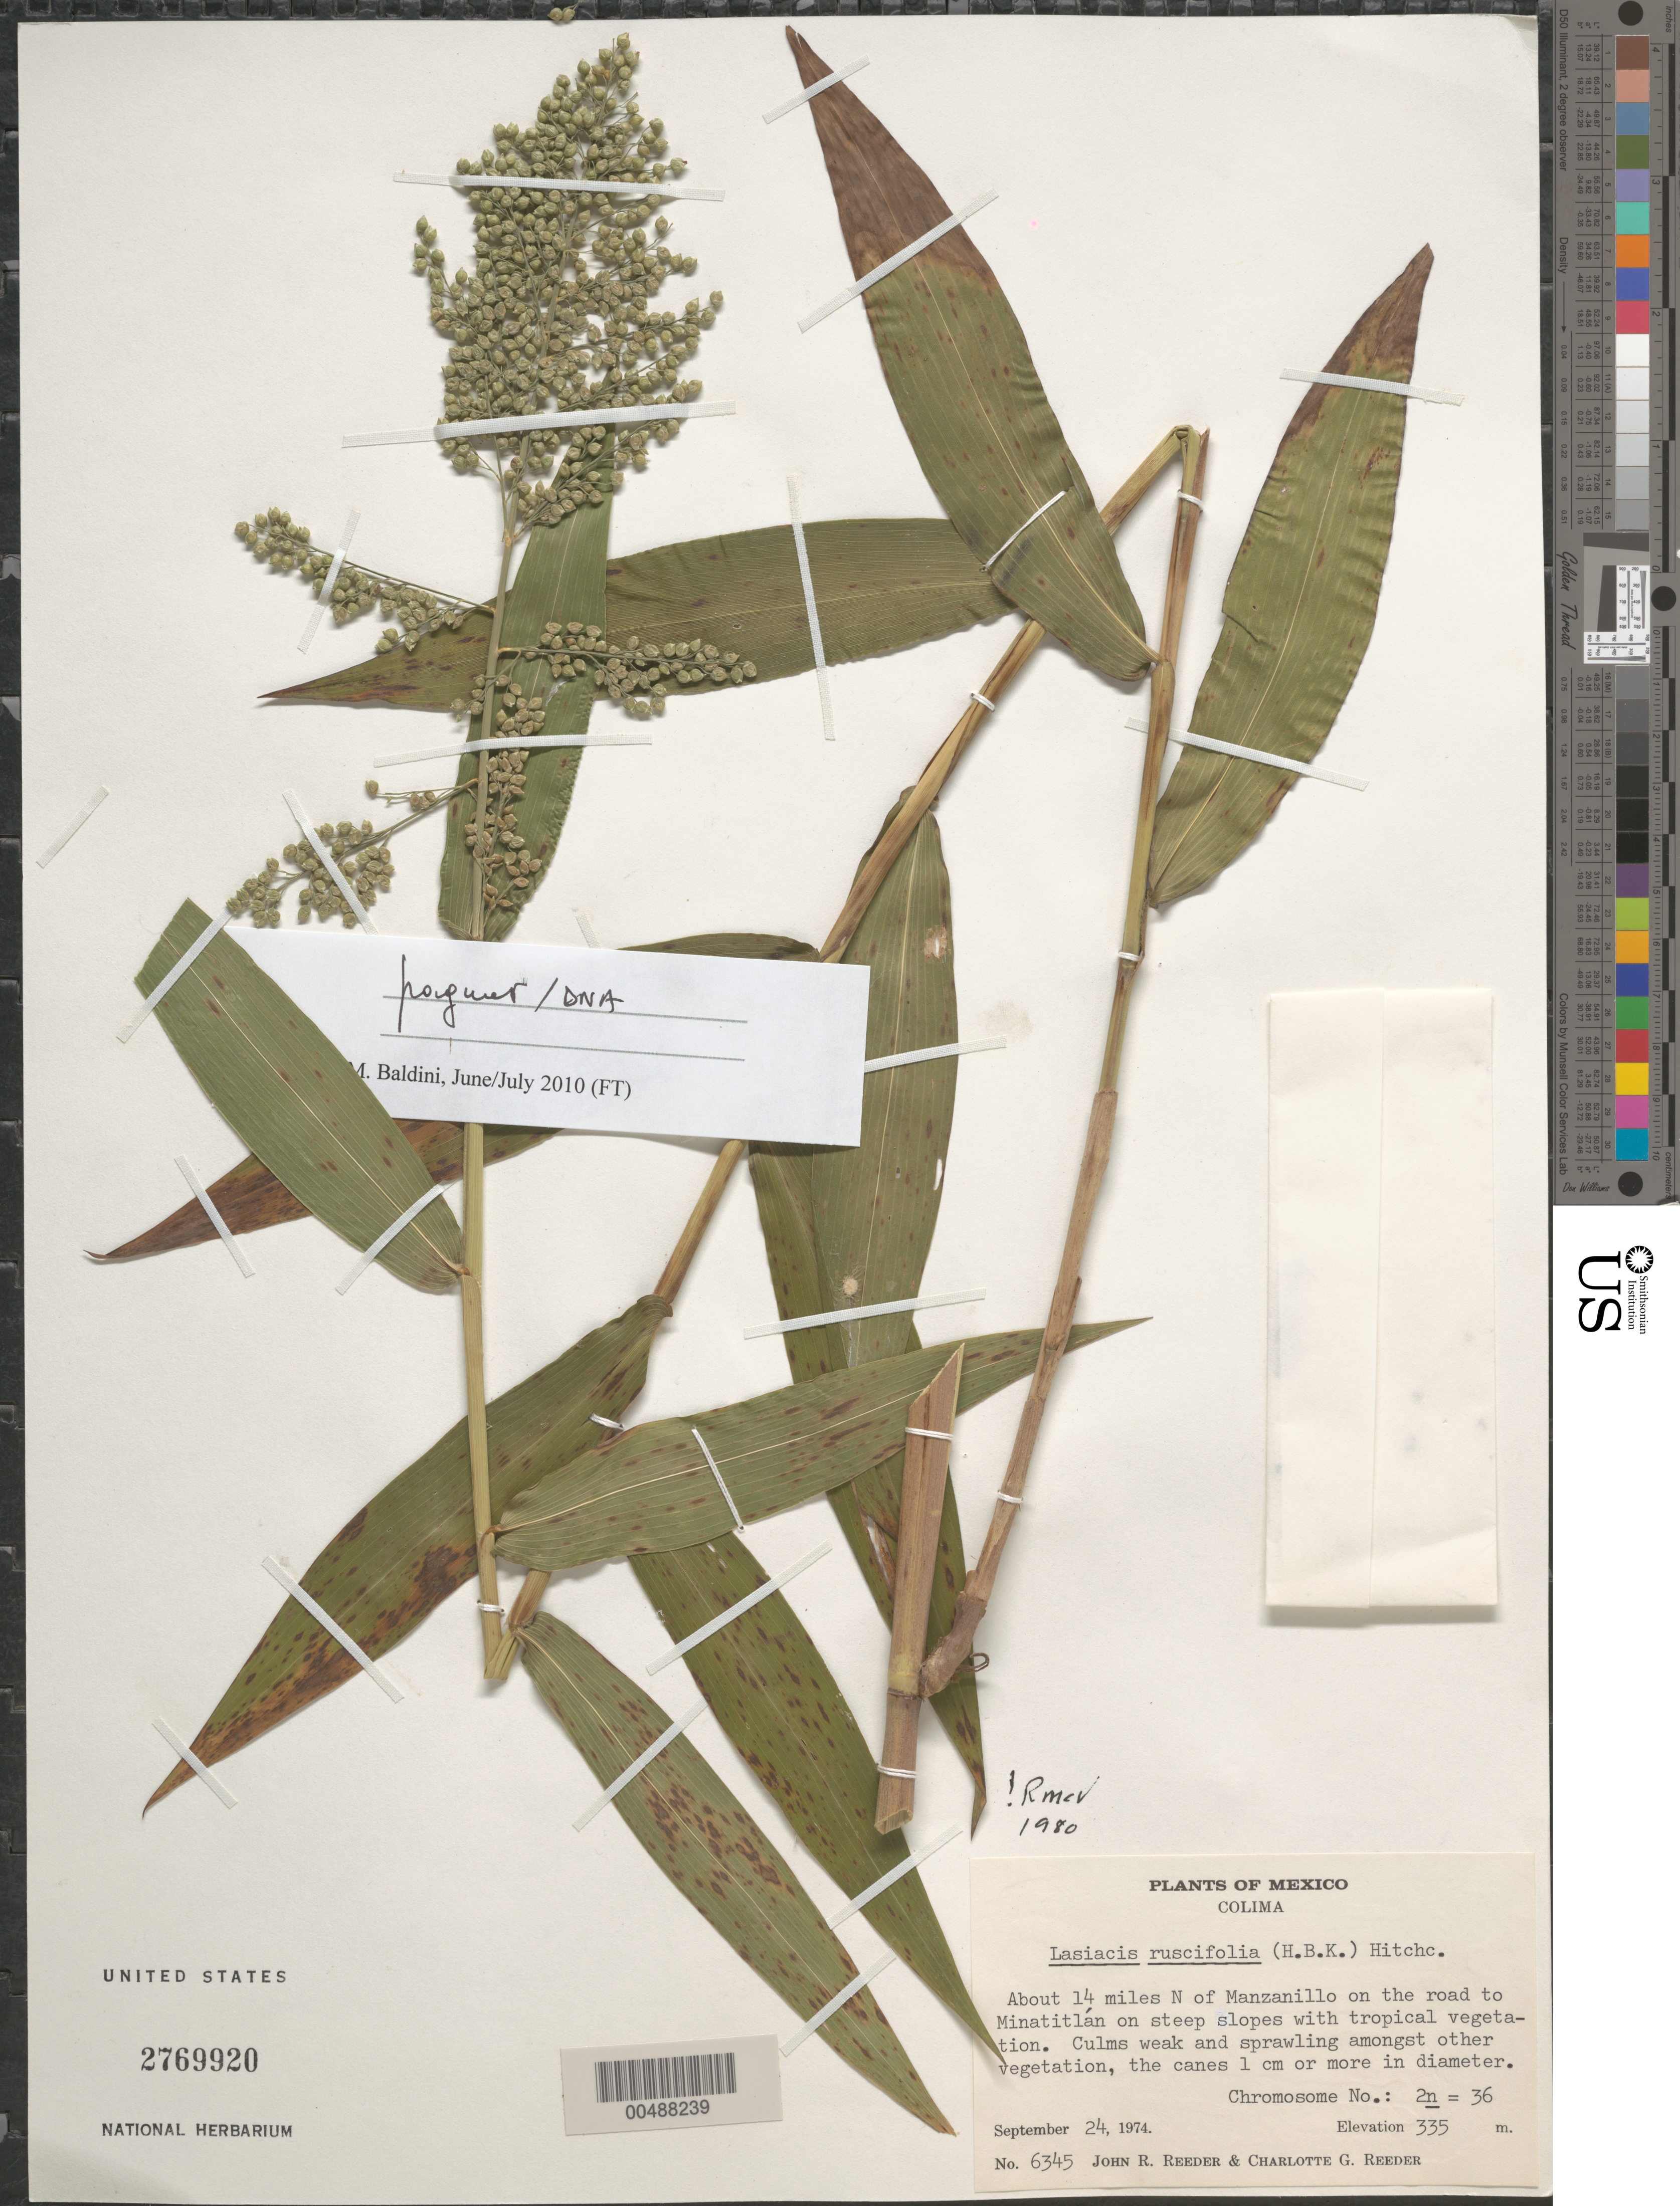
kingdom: Plantae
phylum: Tracheophyta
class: Liliopsida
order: Poales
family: Poaceae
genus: Lasiacis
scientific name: Lasiacis ruscifolia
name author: (Kunth) Hitchc.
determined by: McVaugh, R.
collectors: J. R. Reeder & C. G. Reeder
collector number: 6345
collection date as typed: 24 Sep 1974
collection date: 1974-09-24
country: Mexico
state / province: Colima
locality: About 14 mi N of Manzanillo on the rd to Minatitlán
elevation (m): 335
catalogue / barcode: US 2769920